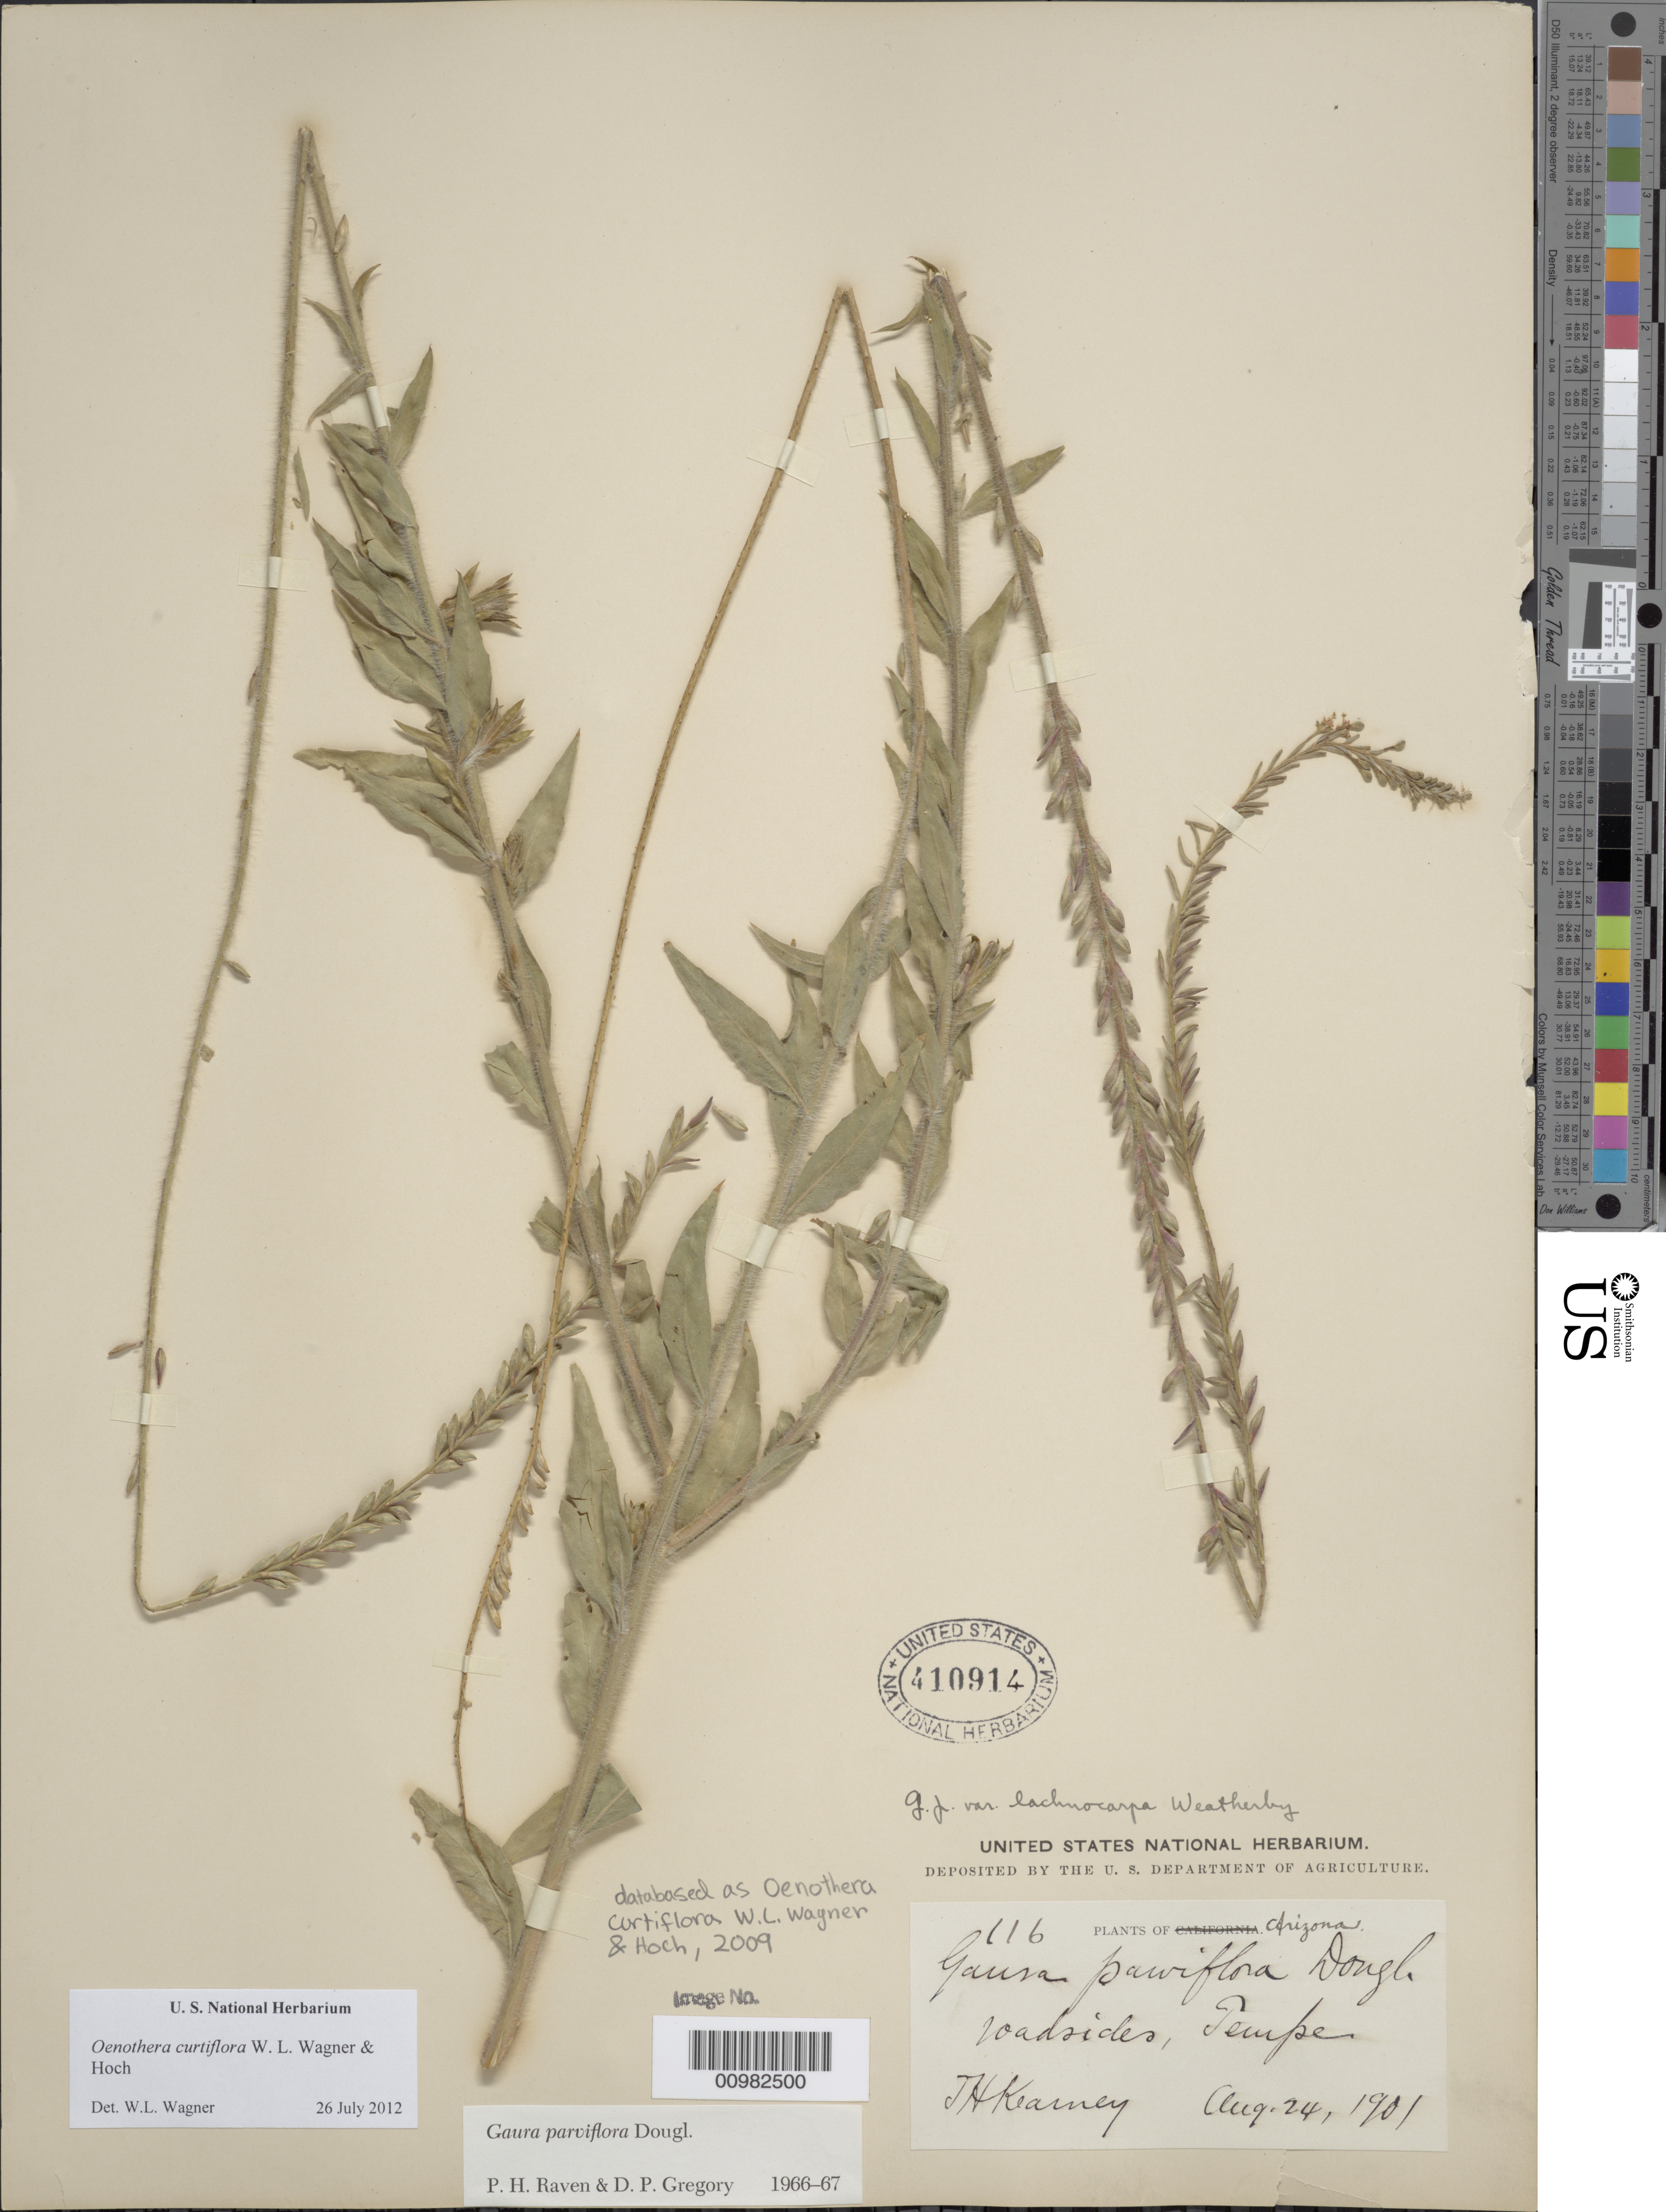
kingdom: Plantae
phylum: Tracheophyta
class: Magnoliopsida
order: Myrtales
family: Onagraceae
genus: Oenothera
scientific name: Oenothera curtiflora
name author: W.L. Wagner & Hoch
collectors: T. H. Kearney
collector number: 116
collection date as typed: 24 Aug 1901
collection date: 1901-08-24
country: United States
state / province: Arizona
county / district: Maricopa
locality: Tempe, roadsides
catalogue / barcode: US 410914